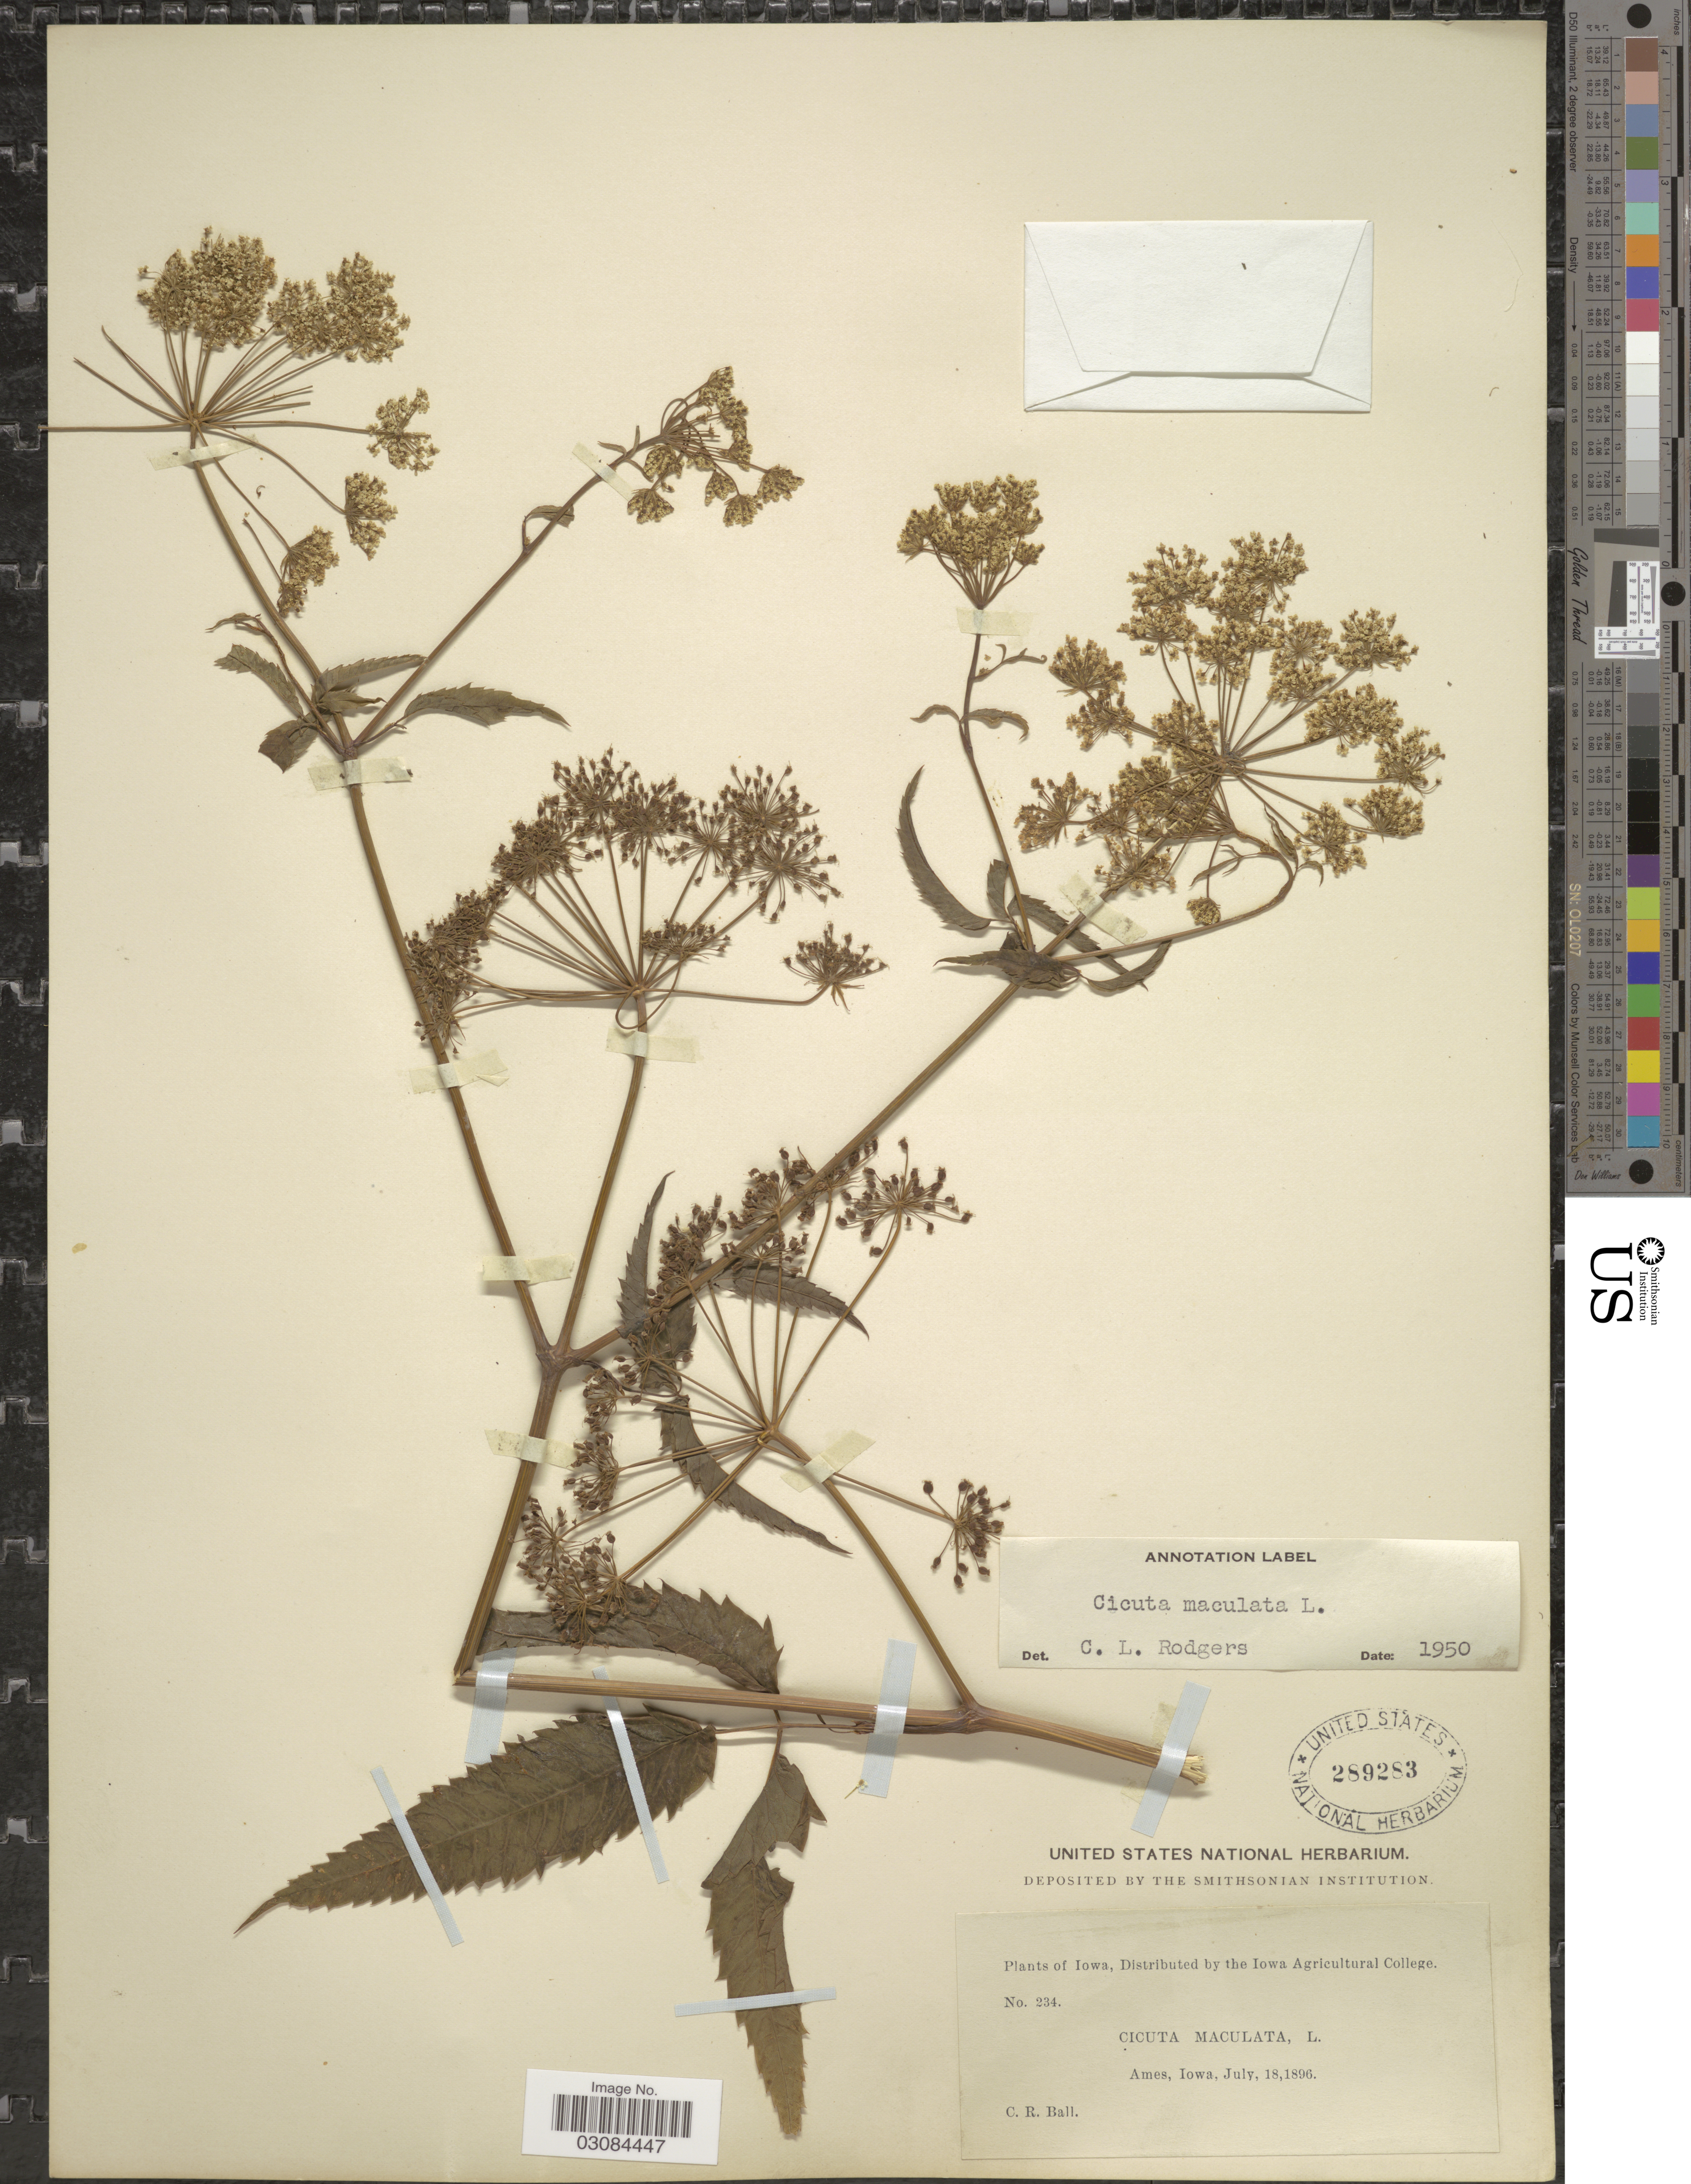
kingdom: Plantae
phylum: Tracheophyta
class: Magnoliopsida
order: Apiales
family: Apiaceae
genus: Cicuta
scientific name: Cicuta maculata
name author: L.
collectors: C. R. Ball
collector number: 234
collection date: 1896-07-18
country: United States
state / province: Iowa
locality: Ames.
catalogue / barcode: US 289283